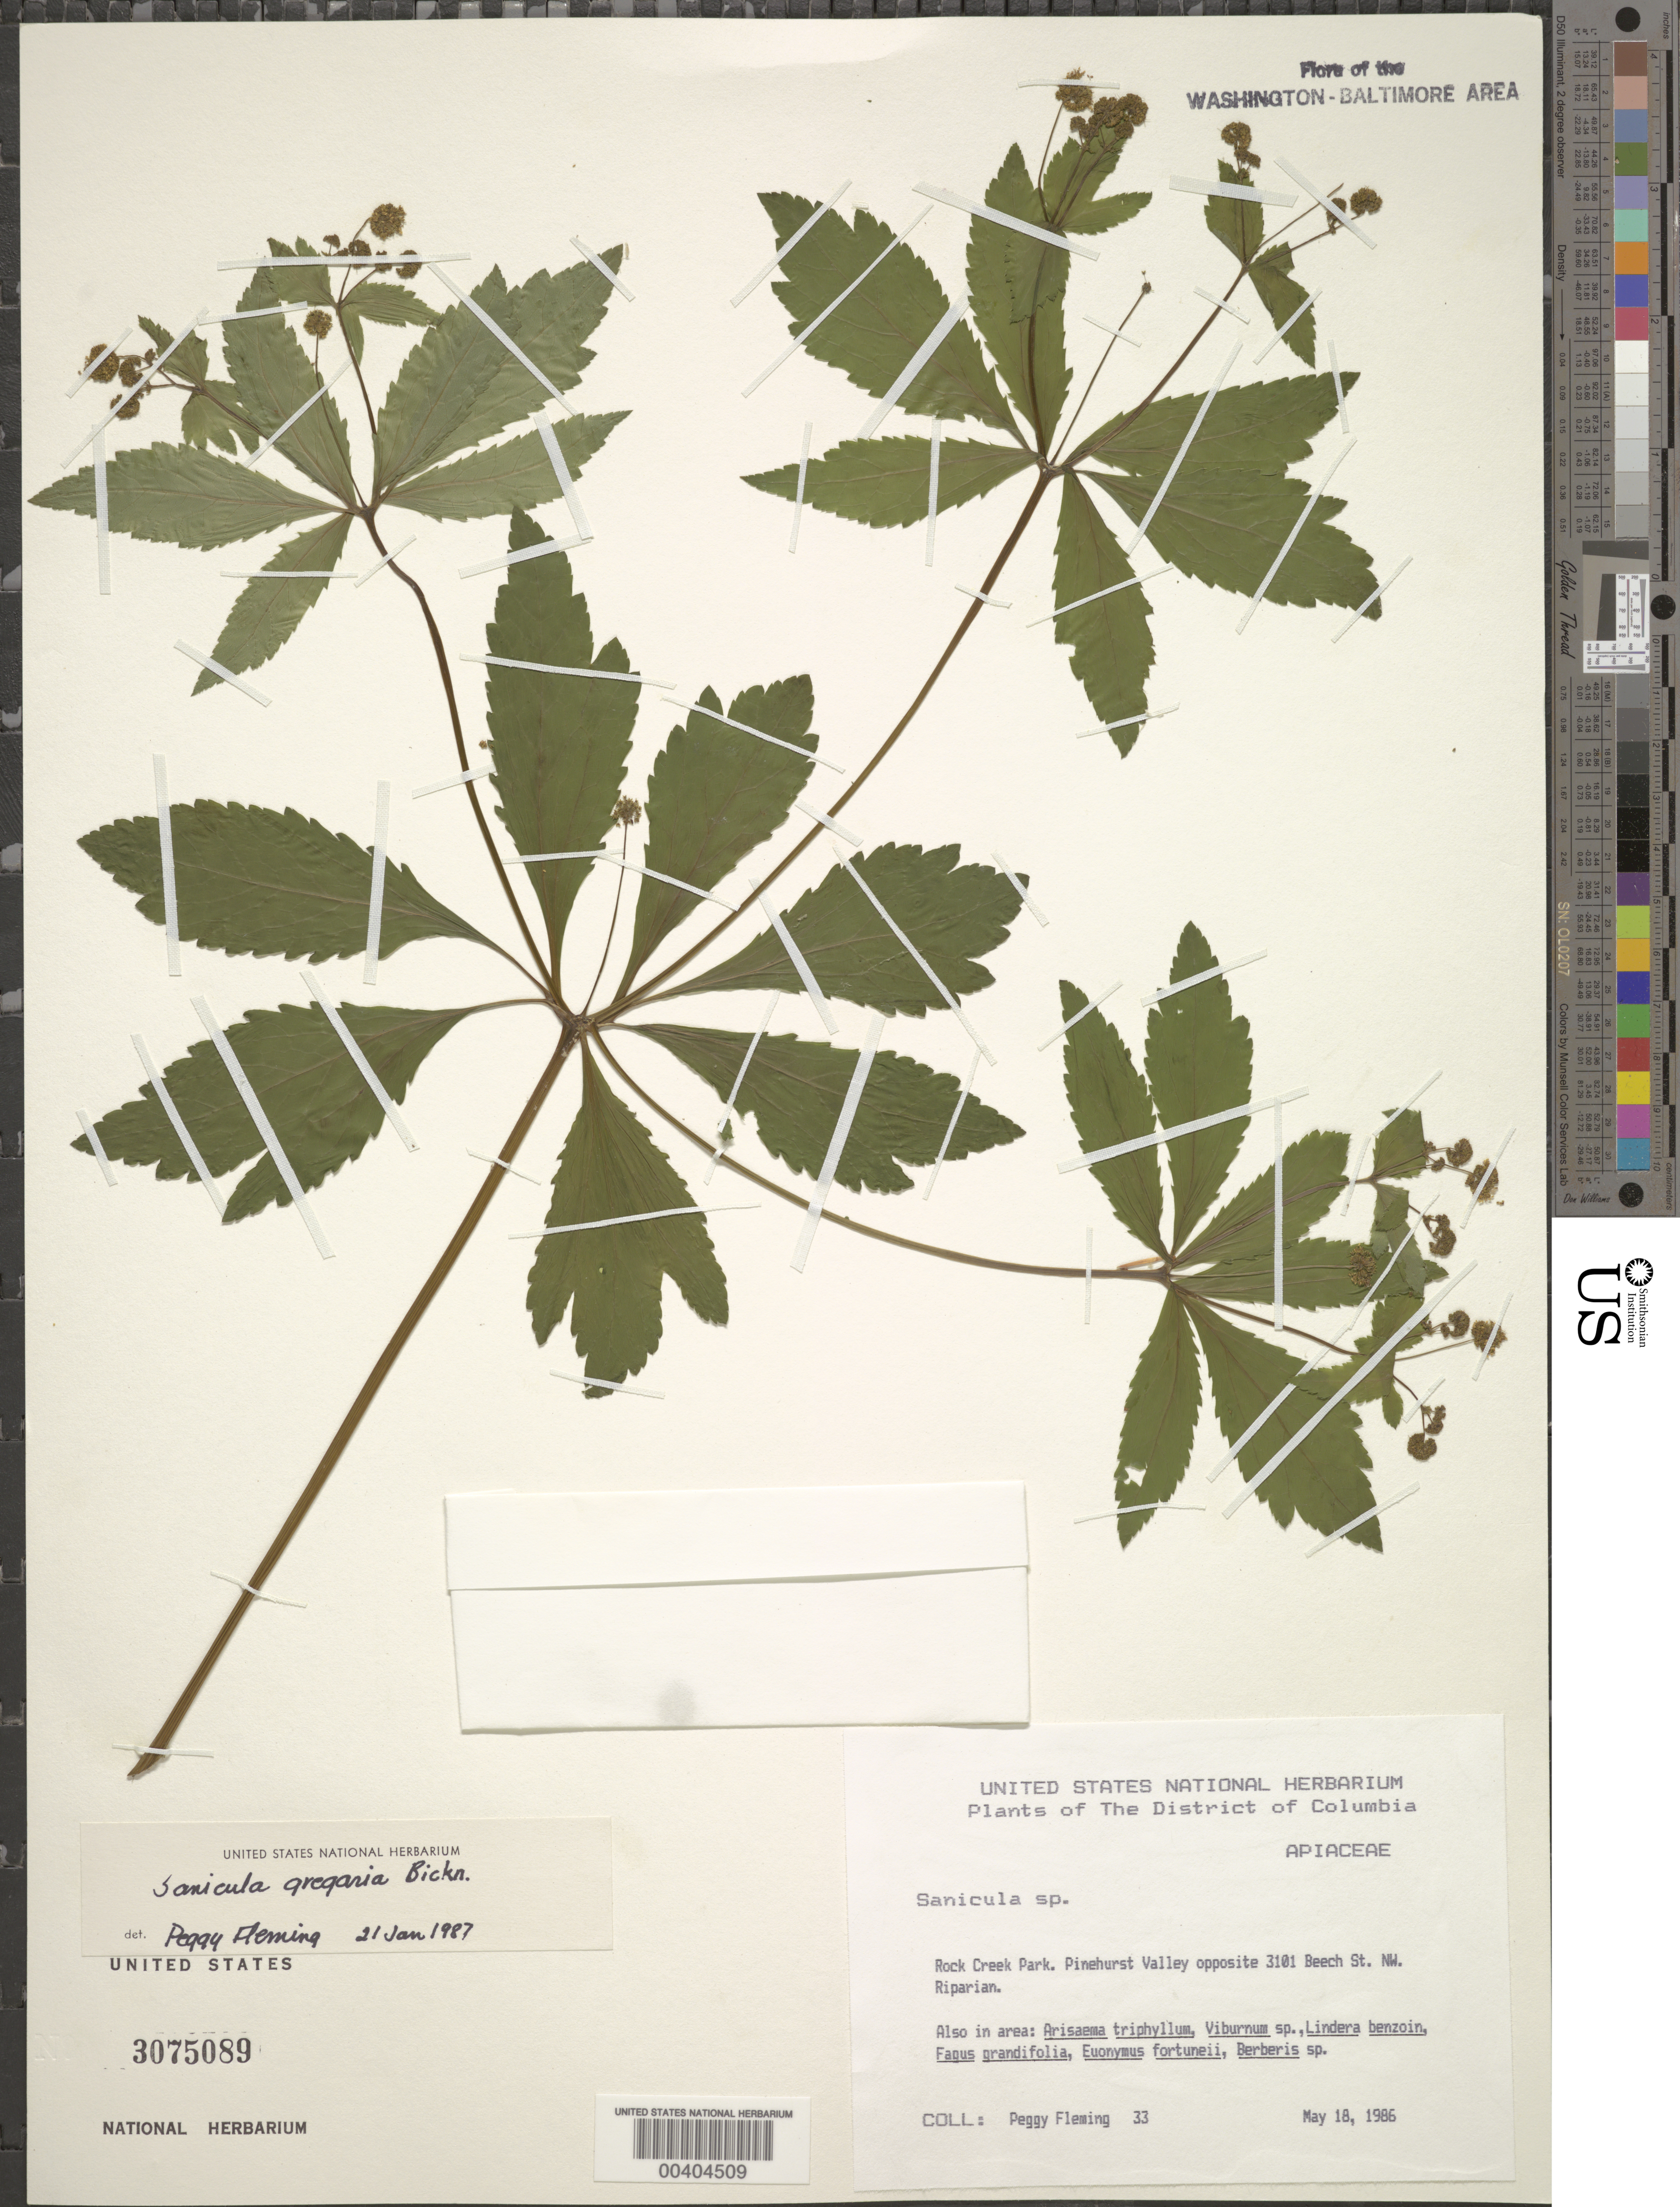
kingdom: Plantae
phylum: Tracheophyta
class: Magnoliopsida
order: Apiales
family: Apiaceae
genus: Sanicula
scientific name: Sanicula odorata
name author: (Raf.) Pryer & Phillippe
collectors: P. Fleming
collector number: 33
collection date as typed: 18 May 1986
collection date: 1986-05-18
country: United States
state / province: District of Columbia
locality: Rock Creek Park, Pinehurst Valley opposite 3101 Beech St NW Rock Creek Park & vicinity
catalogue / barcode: US 3075089